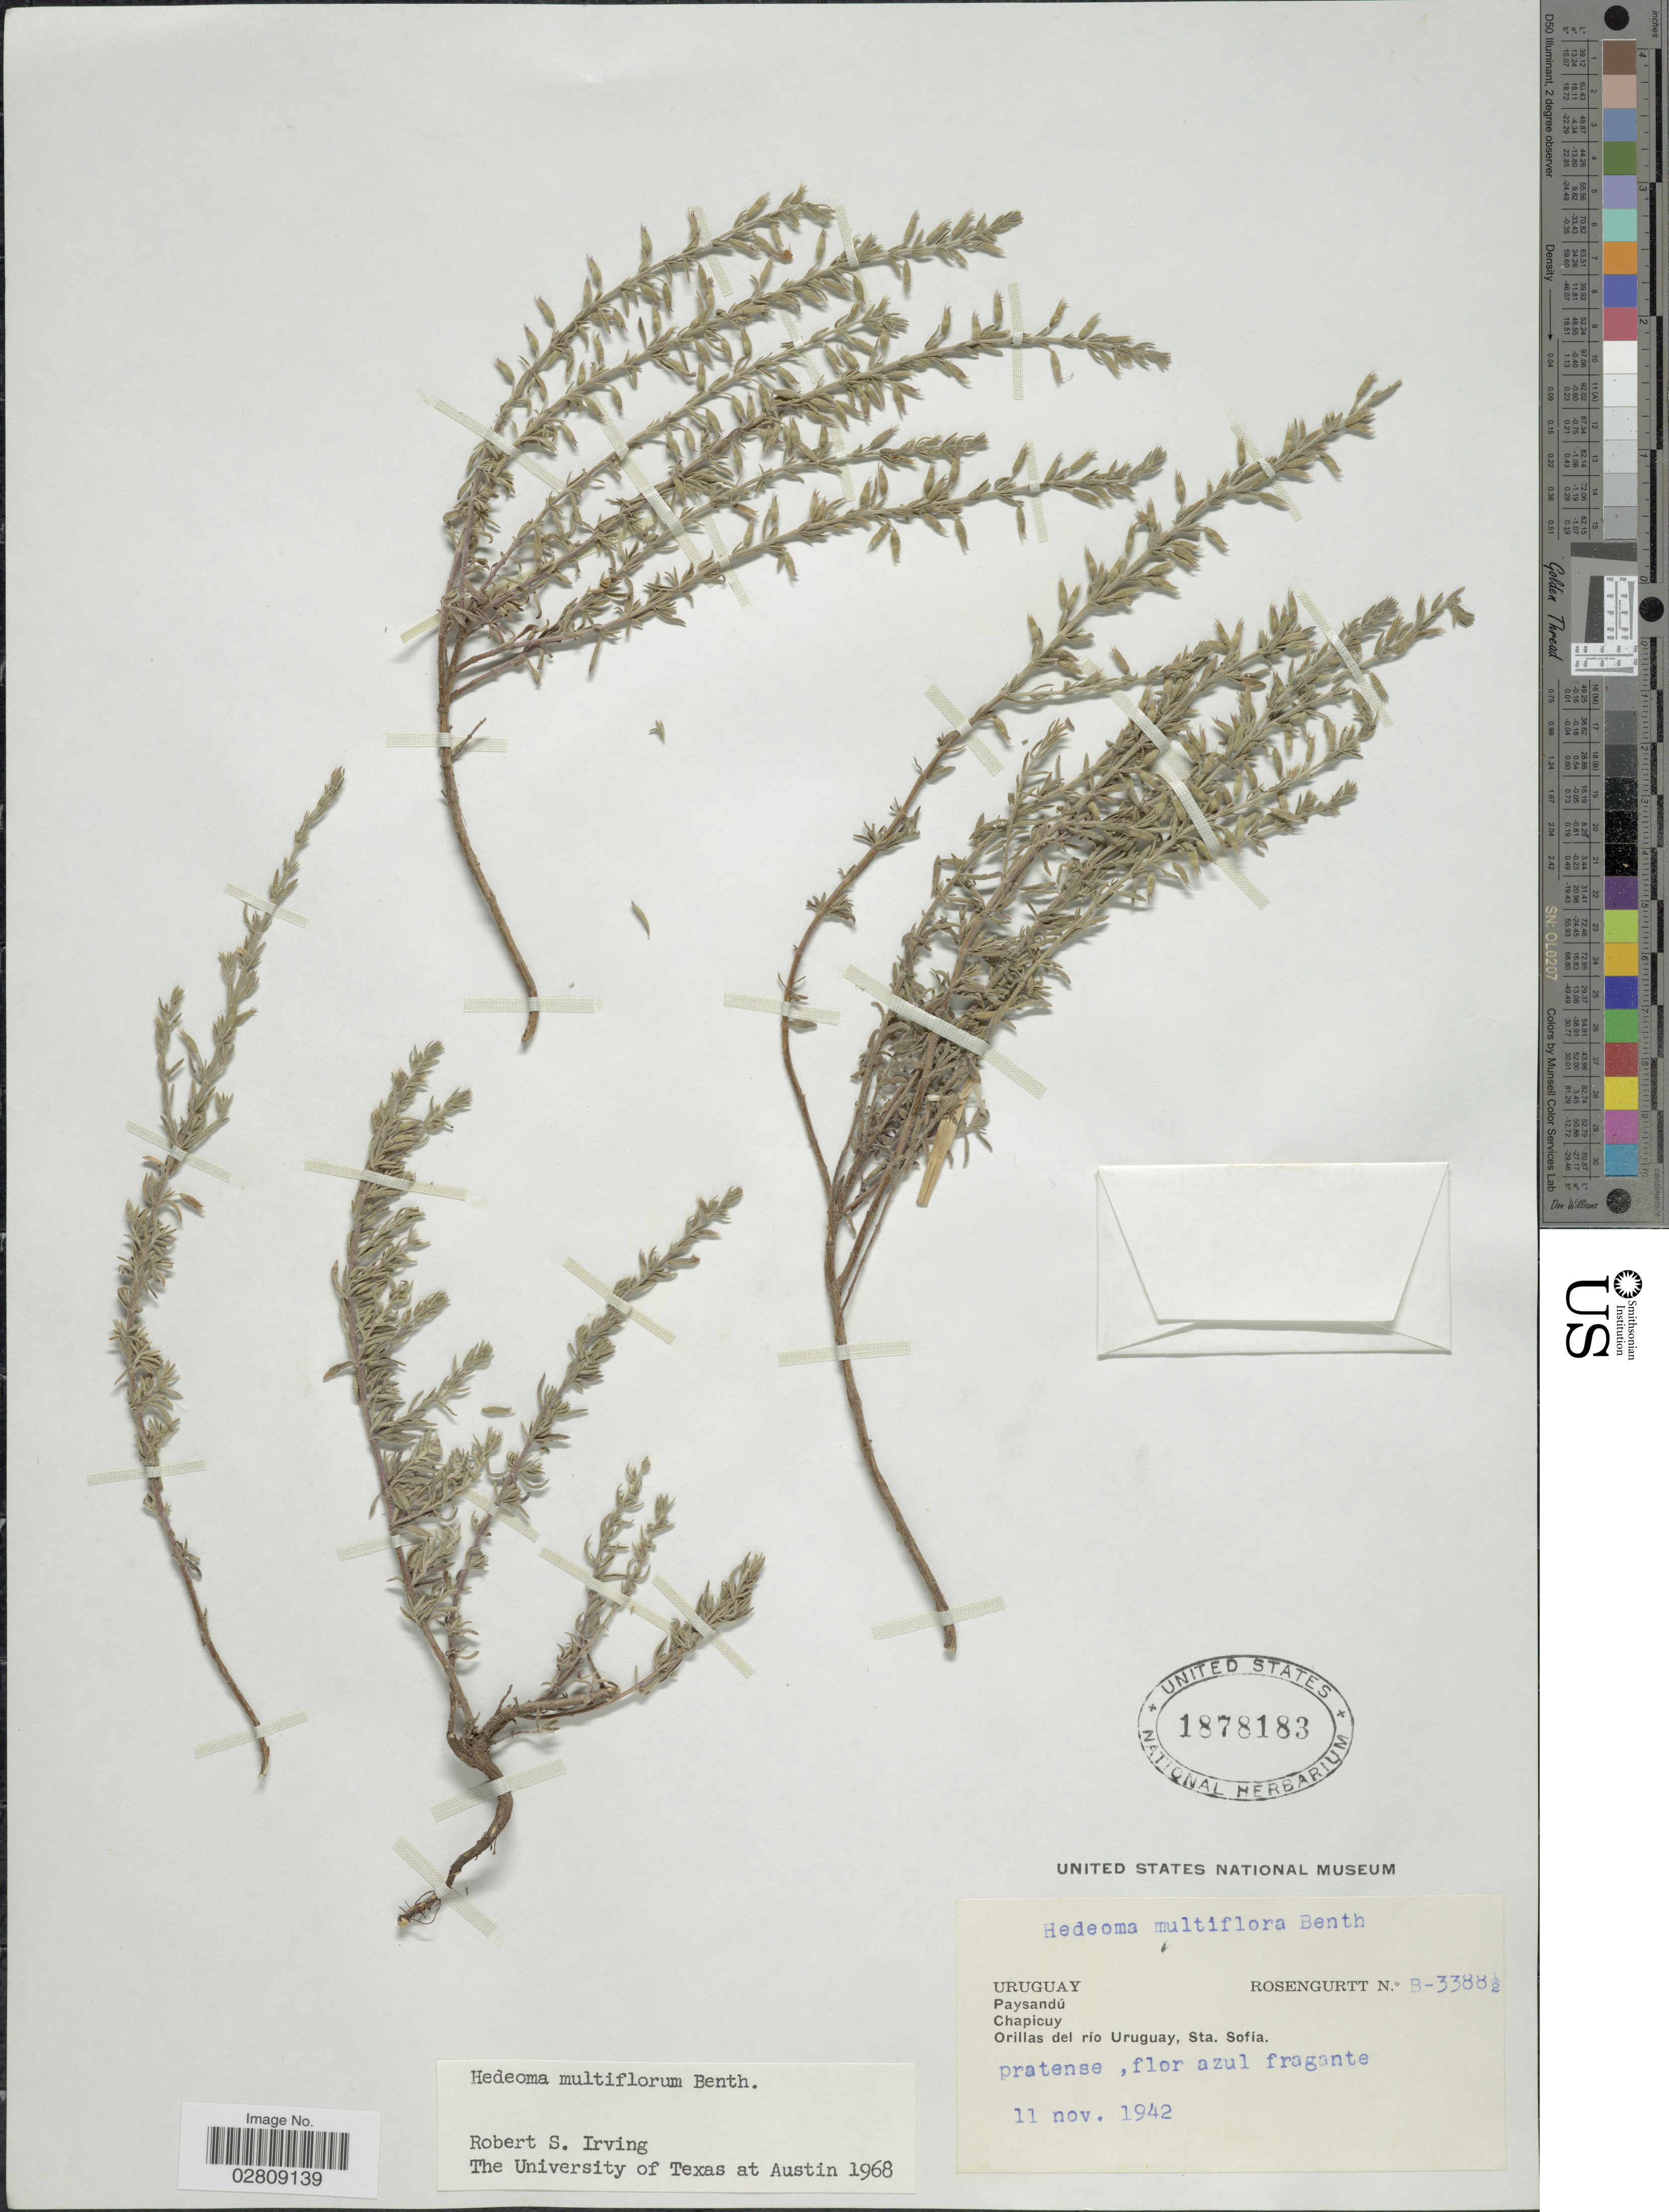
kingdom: Plantae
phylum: Tracheophyta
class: Magnoliopsida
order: Lamiales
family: Lamiaceae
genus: Hedeoma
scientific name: Hedeoma multiflora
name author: Benth.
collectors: Rosengurtt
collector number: B3388½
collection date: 1942-11-11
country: Uruguay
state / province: Paysandu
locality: Chapicuy, Orillas del río Uruguay, Sta. Sofía.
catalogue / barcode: US 1878183